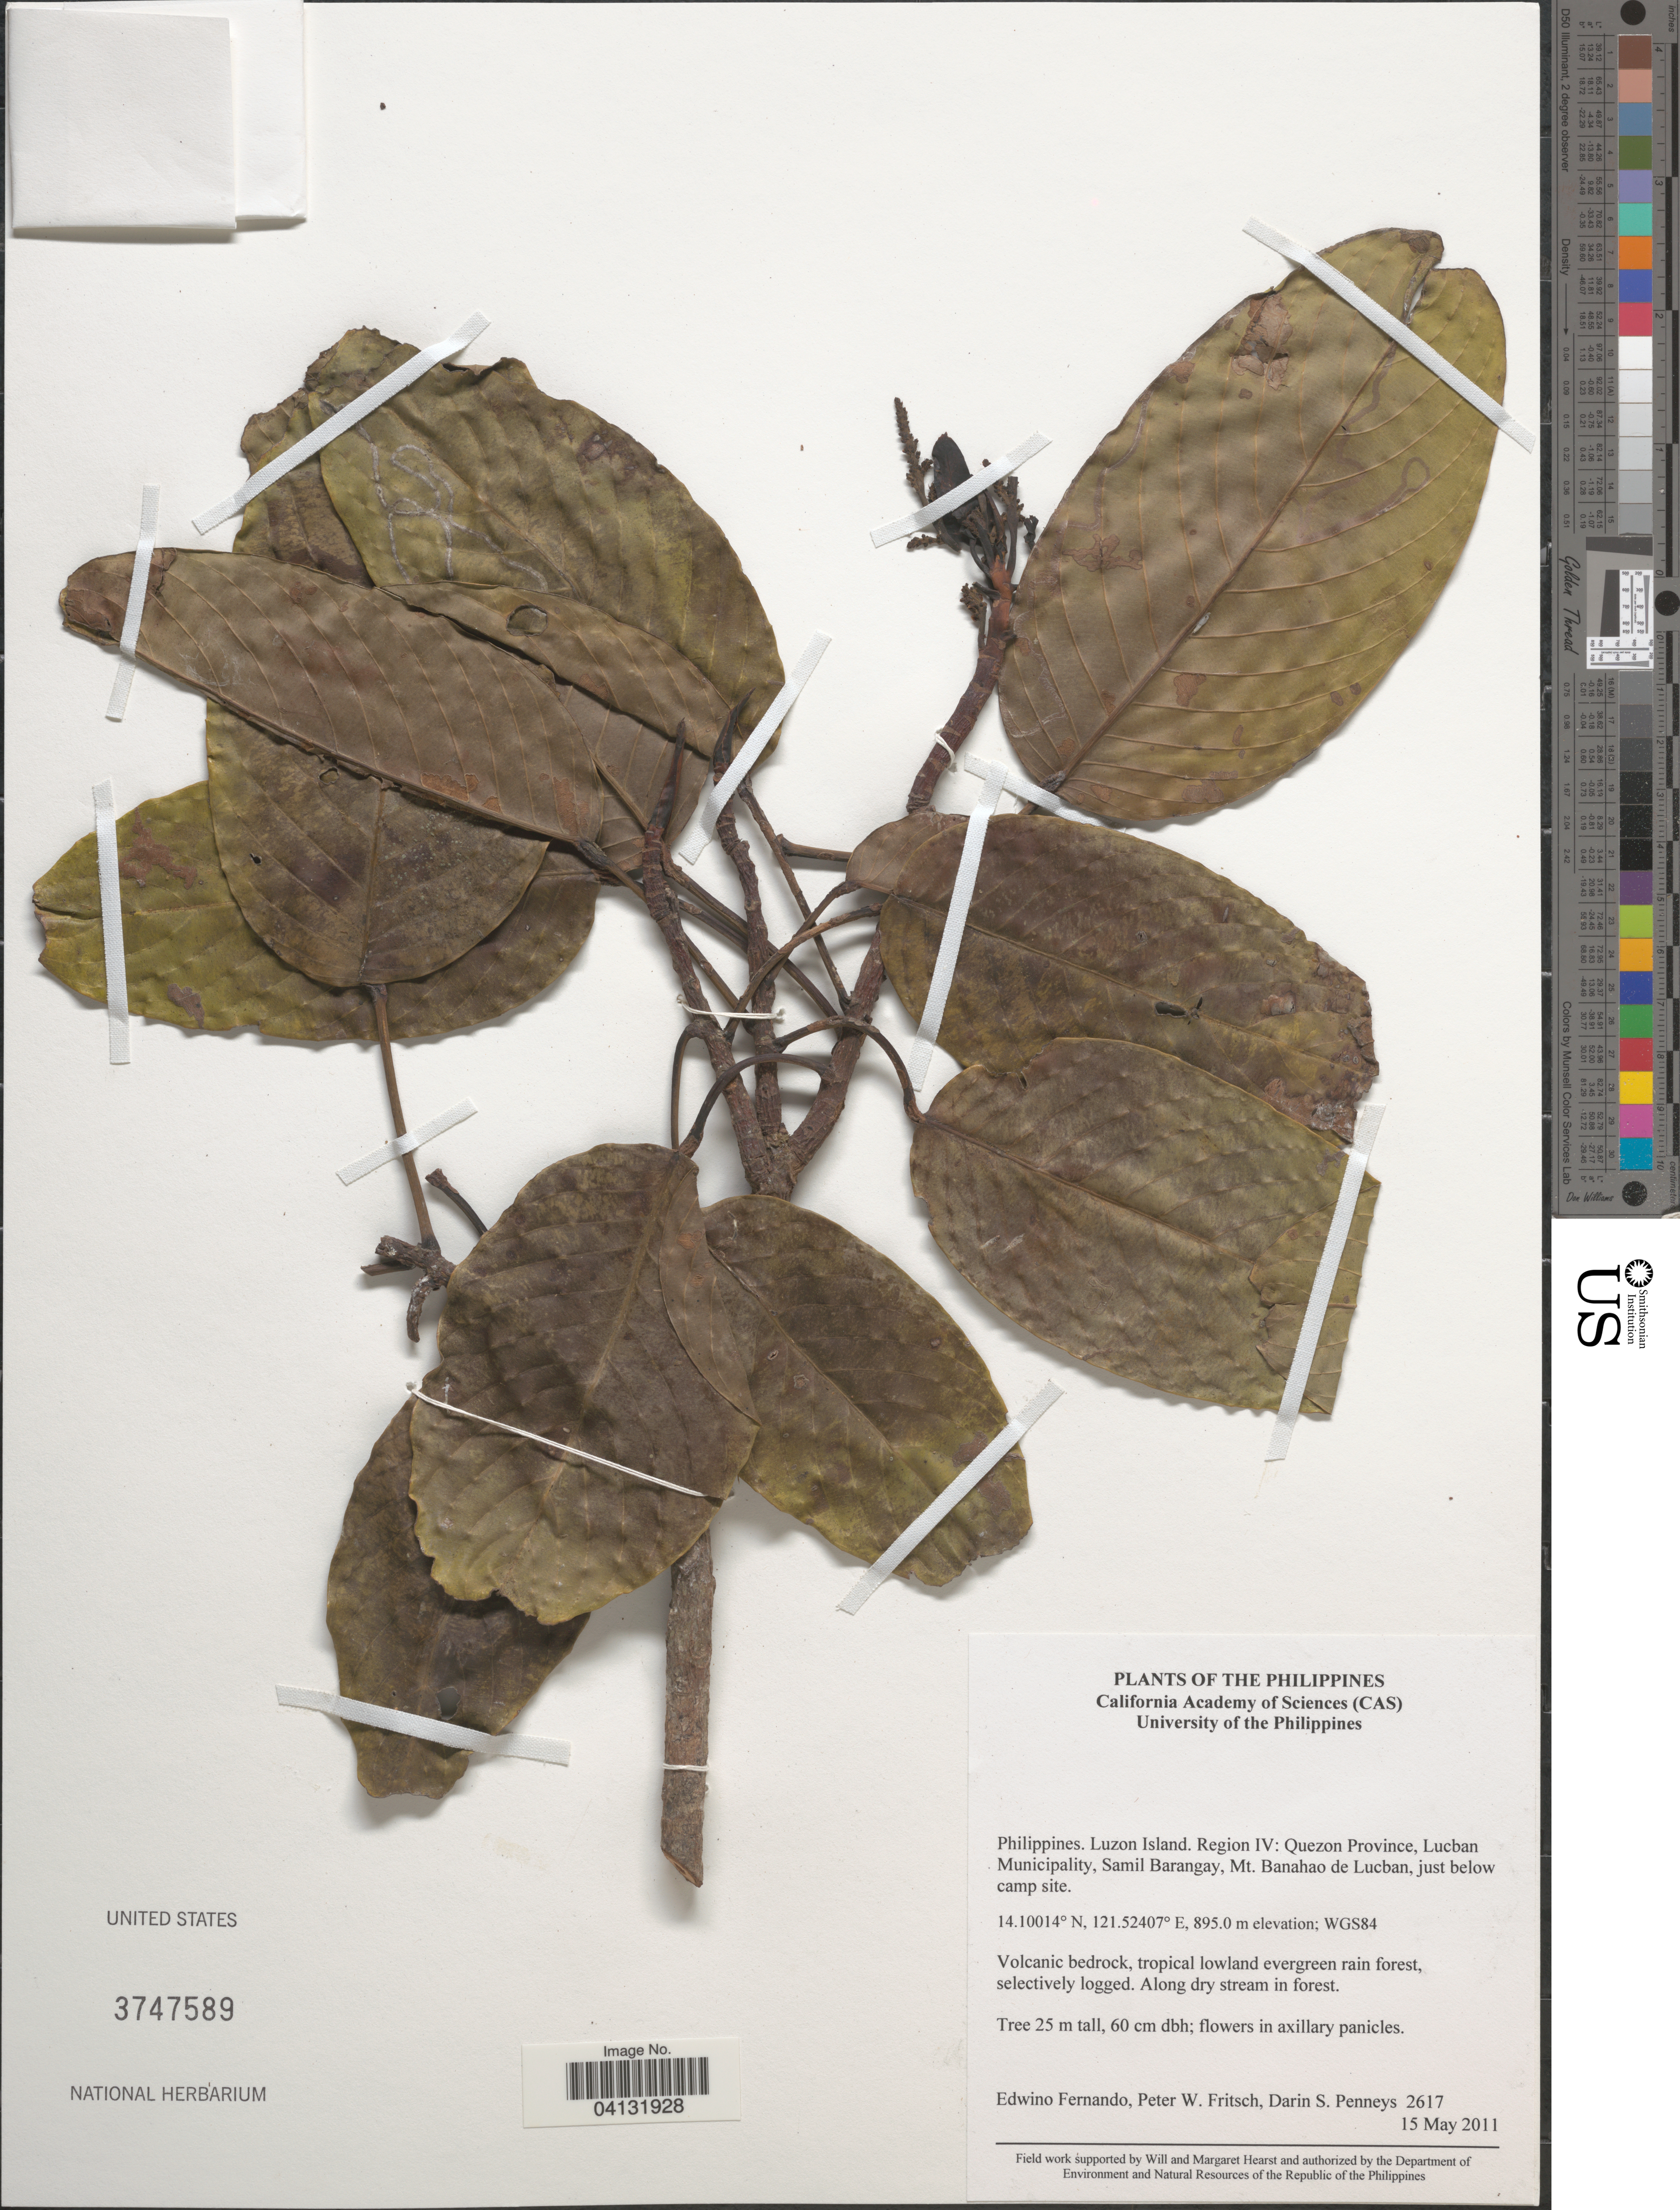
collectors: E. S. Fernando, P. W. Fritsch & D. S. Penneys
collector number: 2617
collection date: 2011-05-15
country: Philippines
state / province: Calabarzon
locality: Luzon Island. Region IV: Quezon Province, Lucban Municipality, Samil Barangay, Mt. Banahao de Lucban, just below camp site. WGS84.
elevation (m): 895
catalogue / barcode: US 3747589